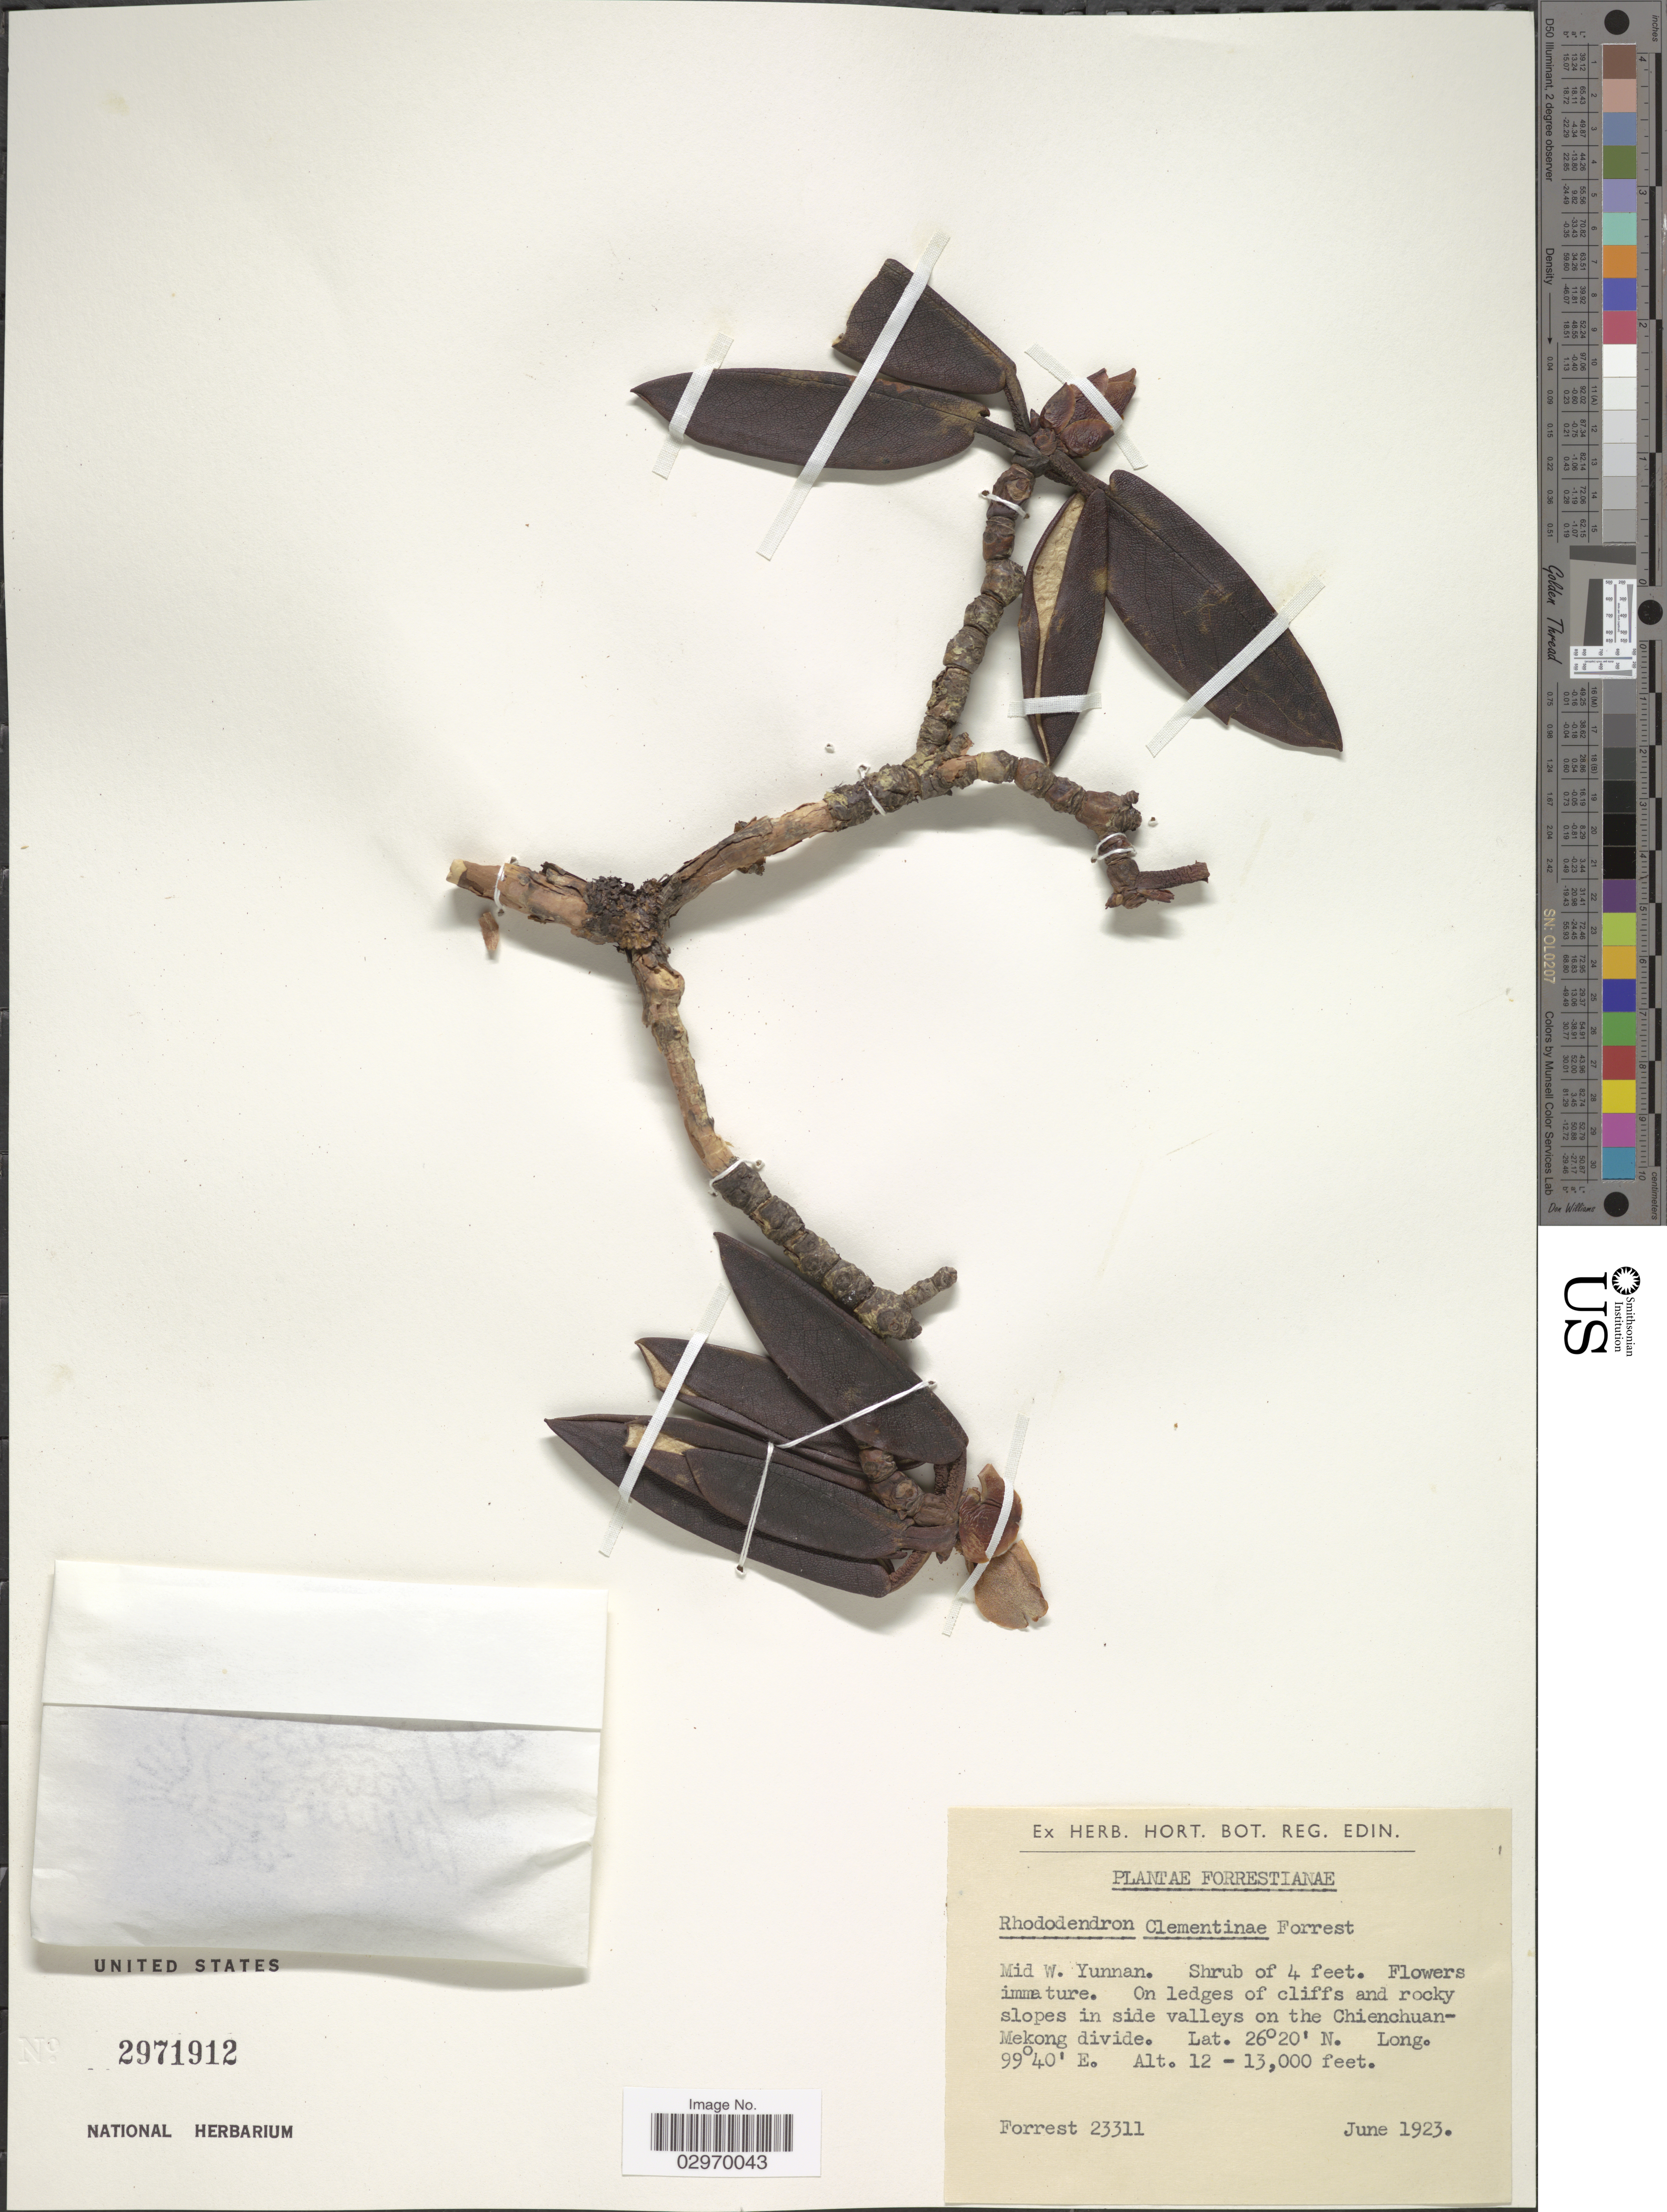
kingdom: Plantae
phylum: Tracheophyta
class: Magnoliopsida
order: Ericales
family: Ericaceae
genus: Rhododendron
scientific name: Rhododendron clementinae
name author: Forrest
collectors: -. Forrest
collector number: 23311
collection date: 1923-06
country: China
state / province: Yunnan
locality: Mid W. Yunnan. Slopes in side valleys on the Chienchuan-Mekong divide.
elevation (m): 3658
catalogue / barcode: US 2971912